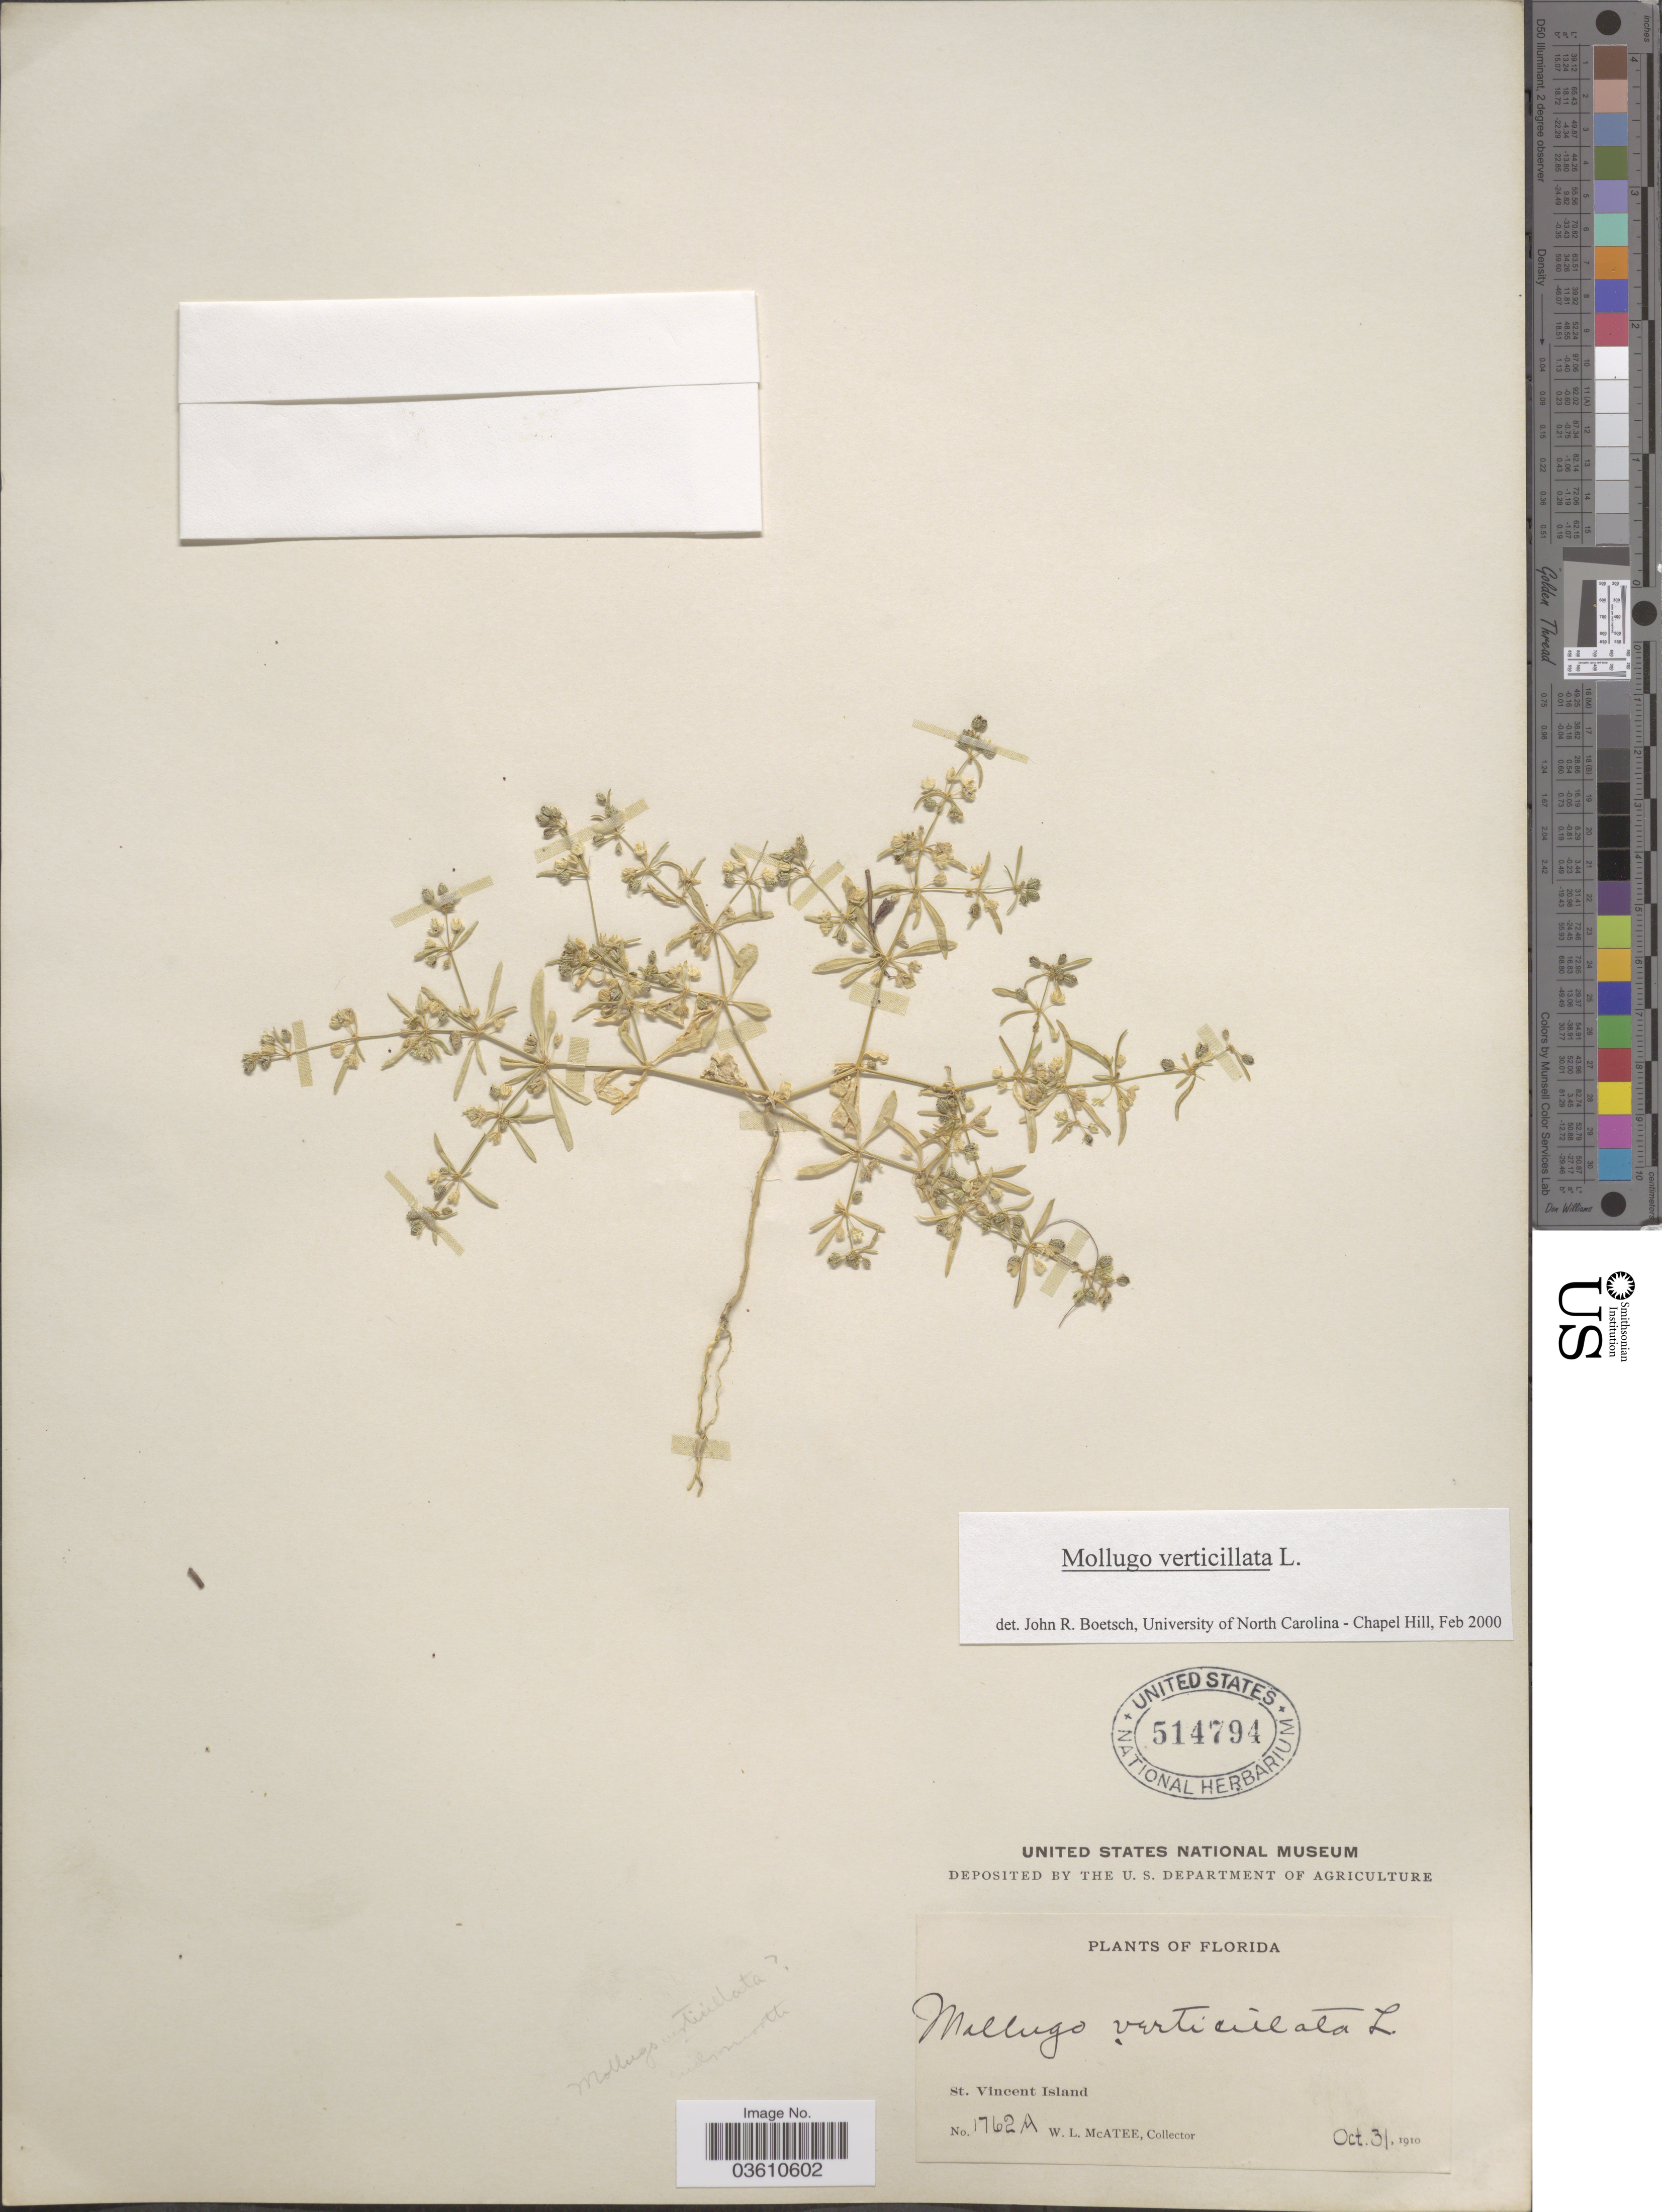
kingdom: Plantae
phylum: Tracheophyta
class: Magnoliopsida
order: Caryophyllales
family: Molluginaceae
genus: Mollugo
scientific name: Mollugo verticillata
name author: L.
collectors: W. McAtee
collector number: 1762A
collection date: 1910-10-31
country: United States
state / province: Florida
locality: St. Vincent Island.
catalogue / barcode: US 514794